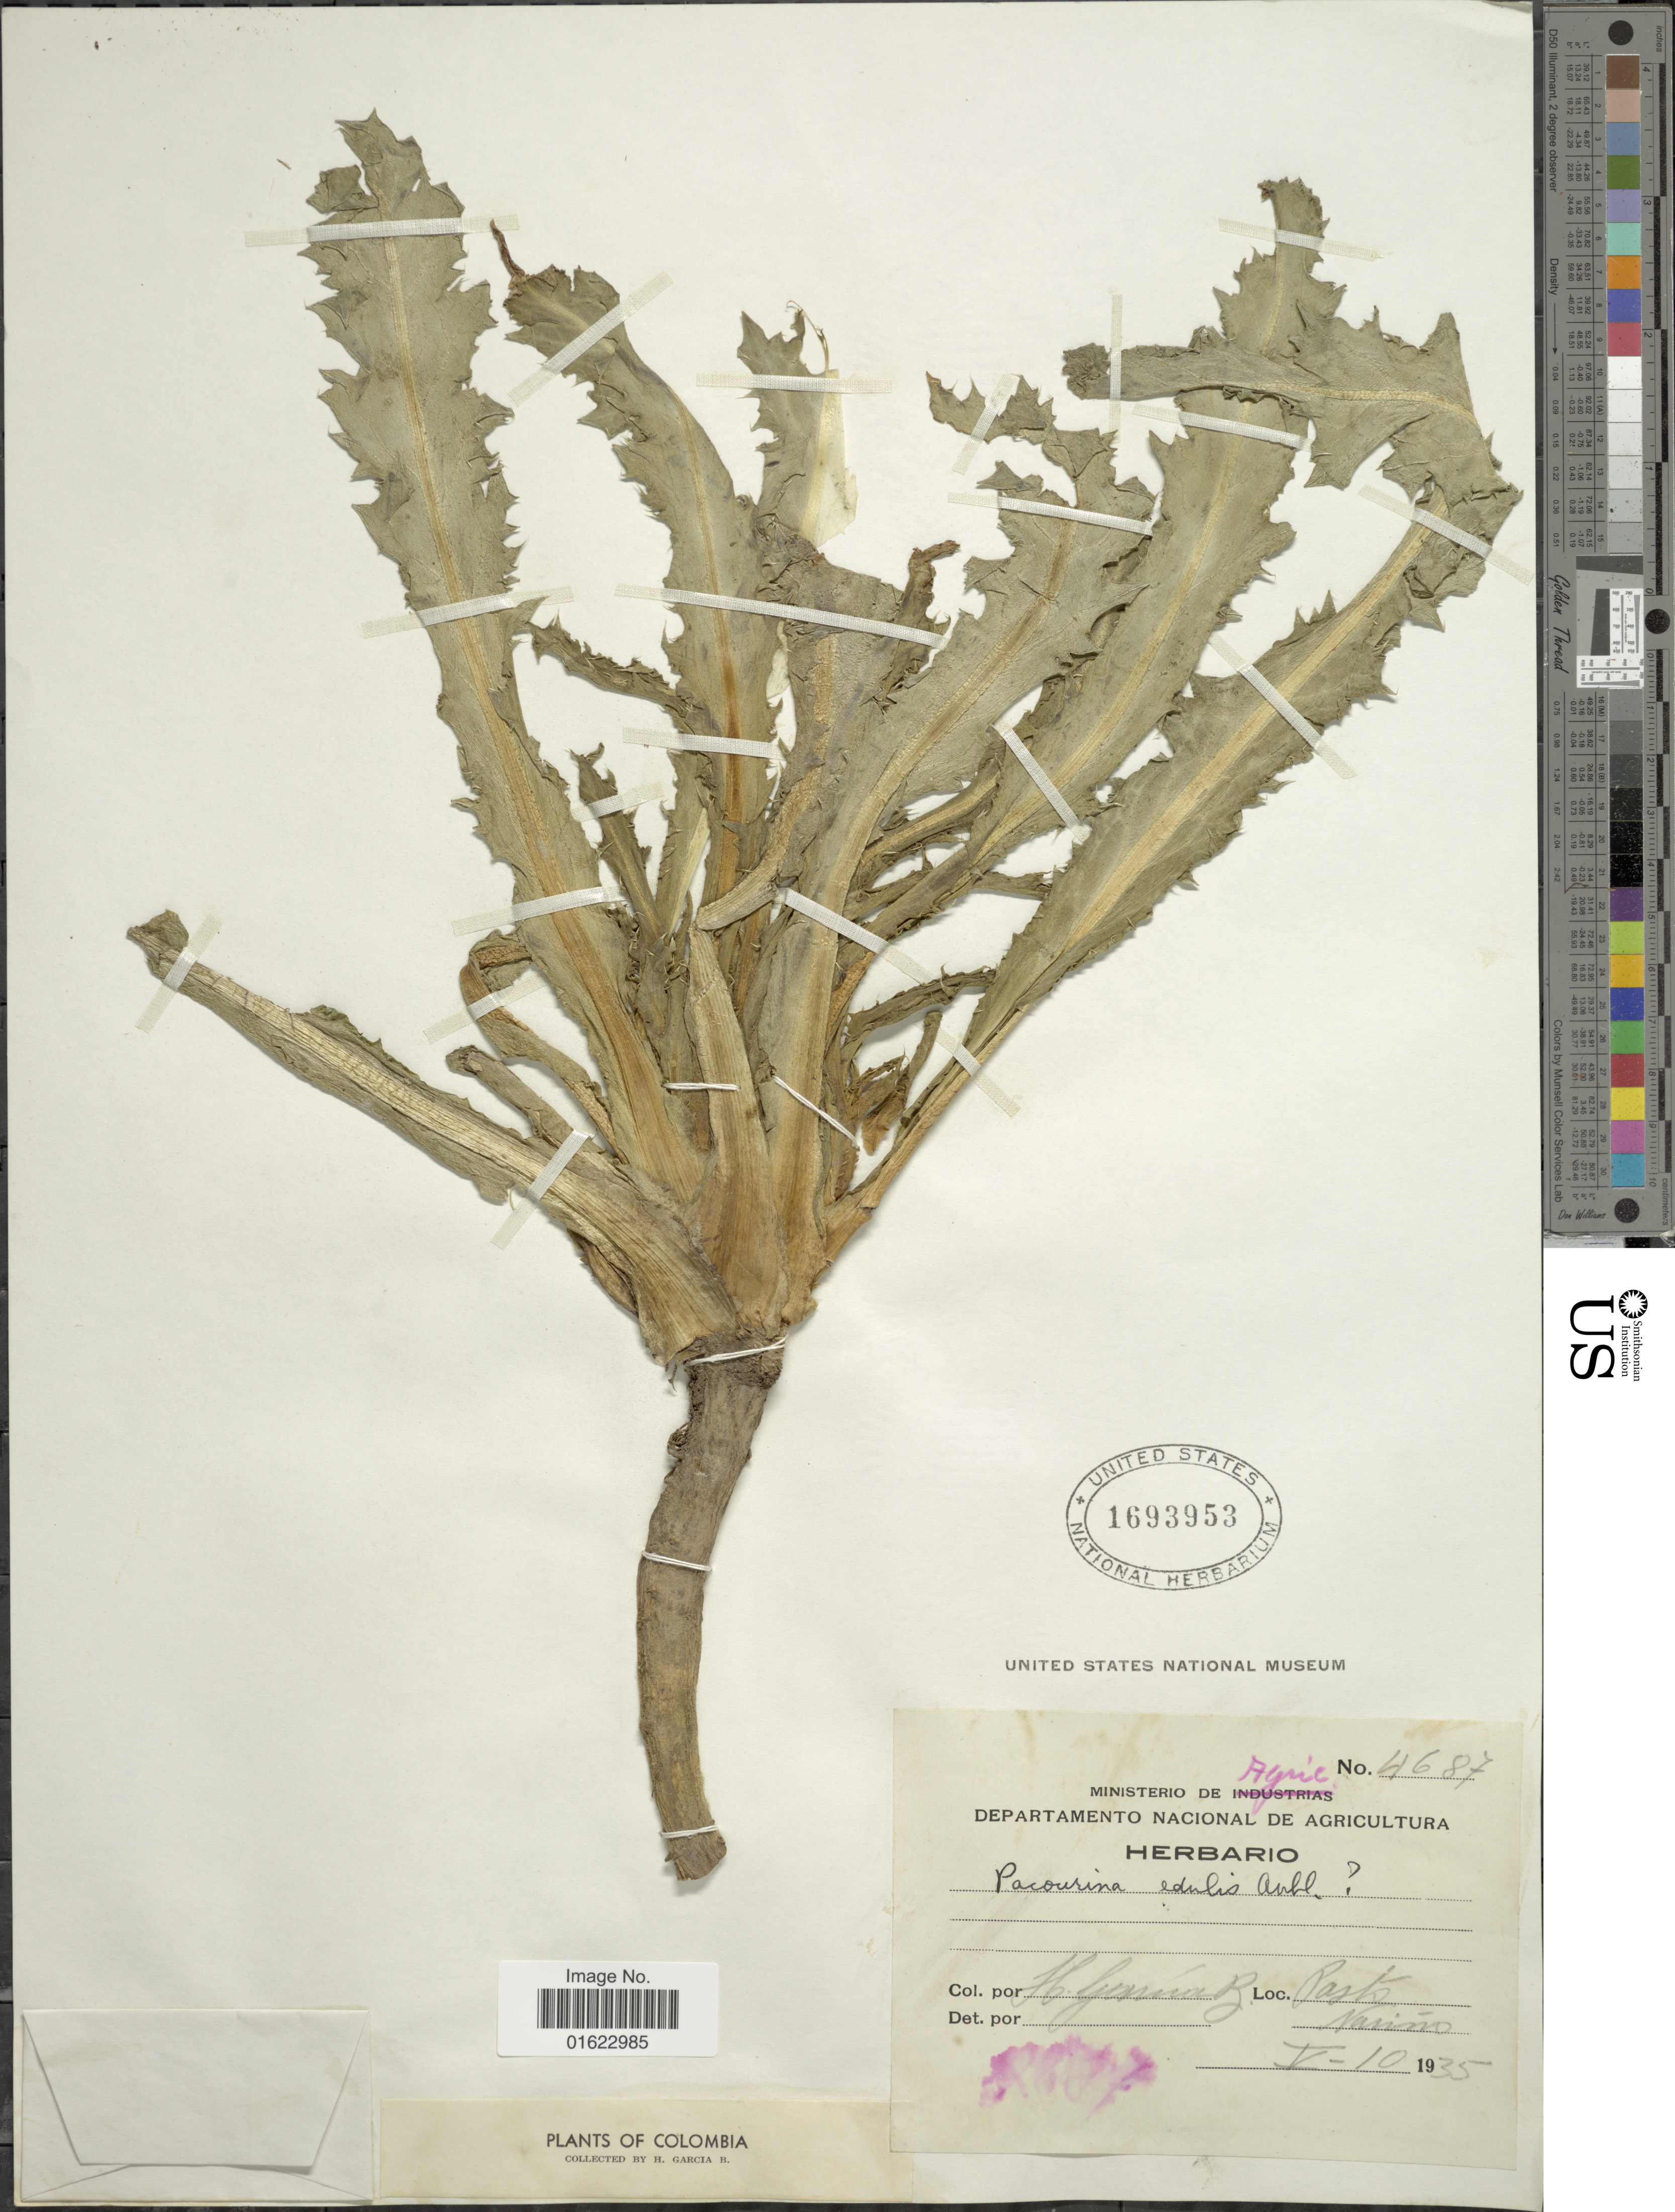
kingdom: Plantae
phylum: Tracheophyta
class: Magnoliopsida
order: Asterales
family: Asteraceae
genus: Pacourina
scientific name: Pacourina edulis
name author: Aubl.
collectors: H. García Barriga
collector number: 4687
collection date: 1935-05-10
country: Colombia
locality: Colombia Pasto Narino.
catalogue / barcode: US 1693953